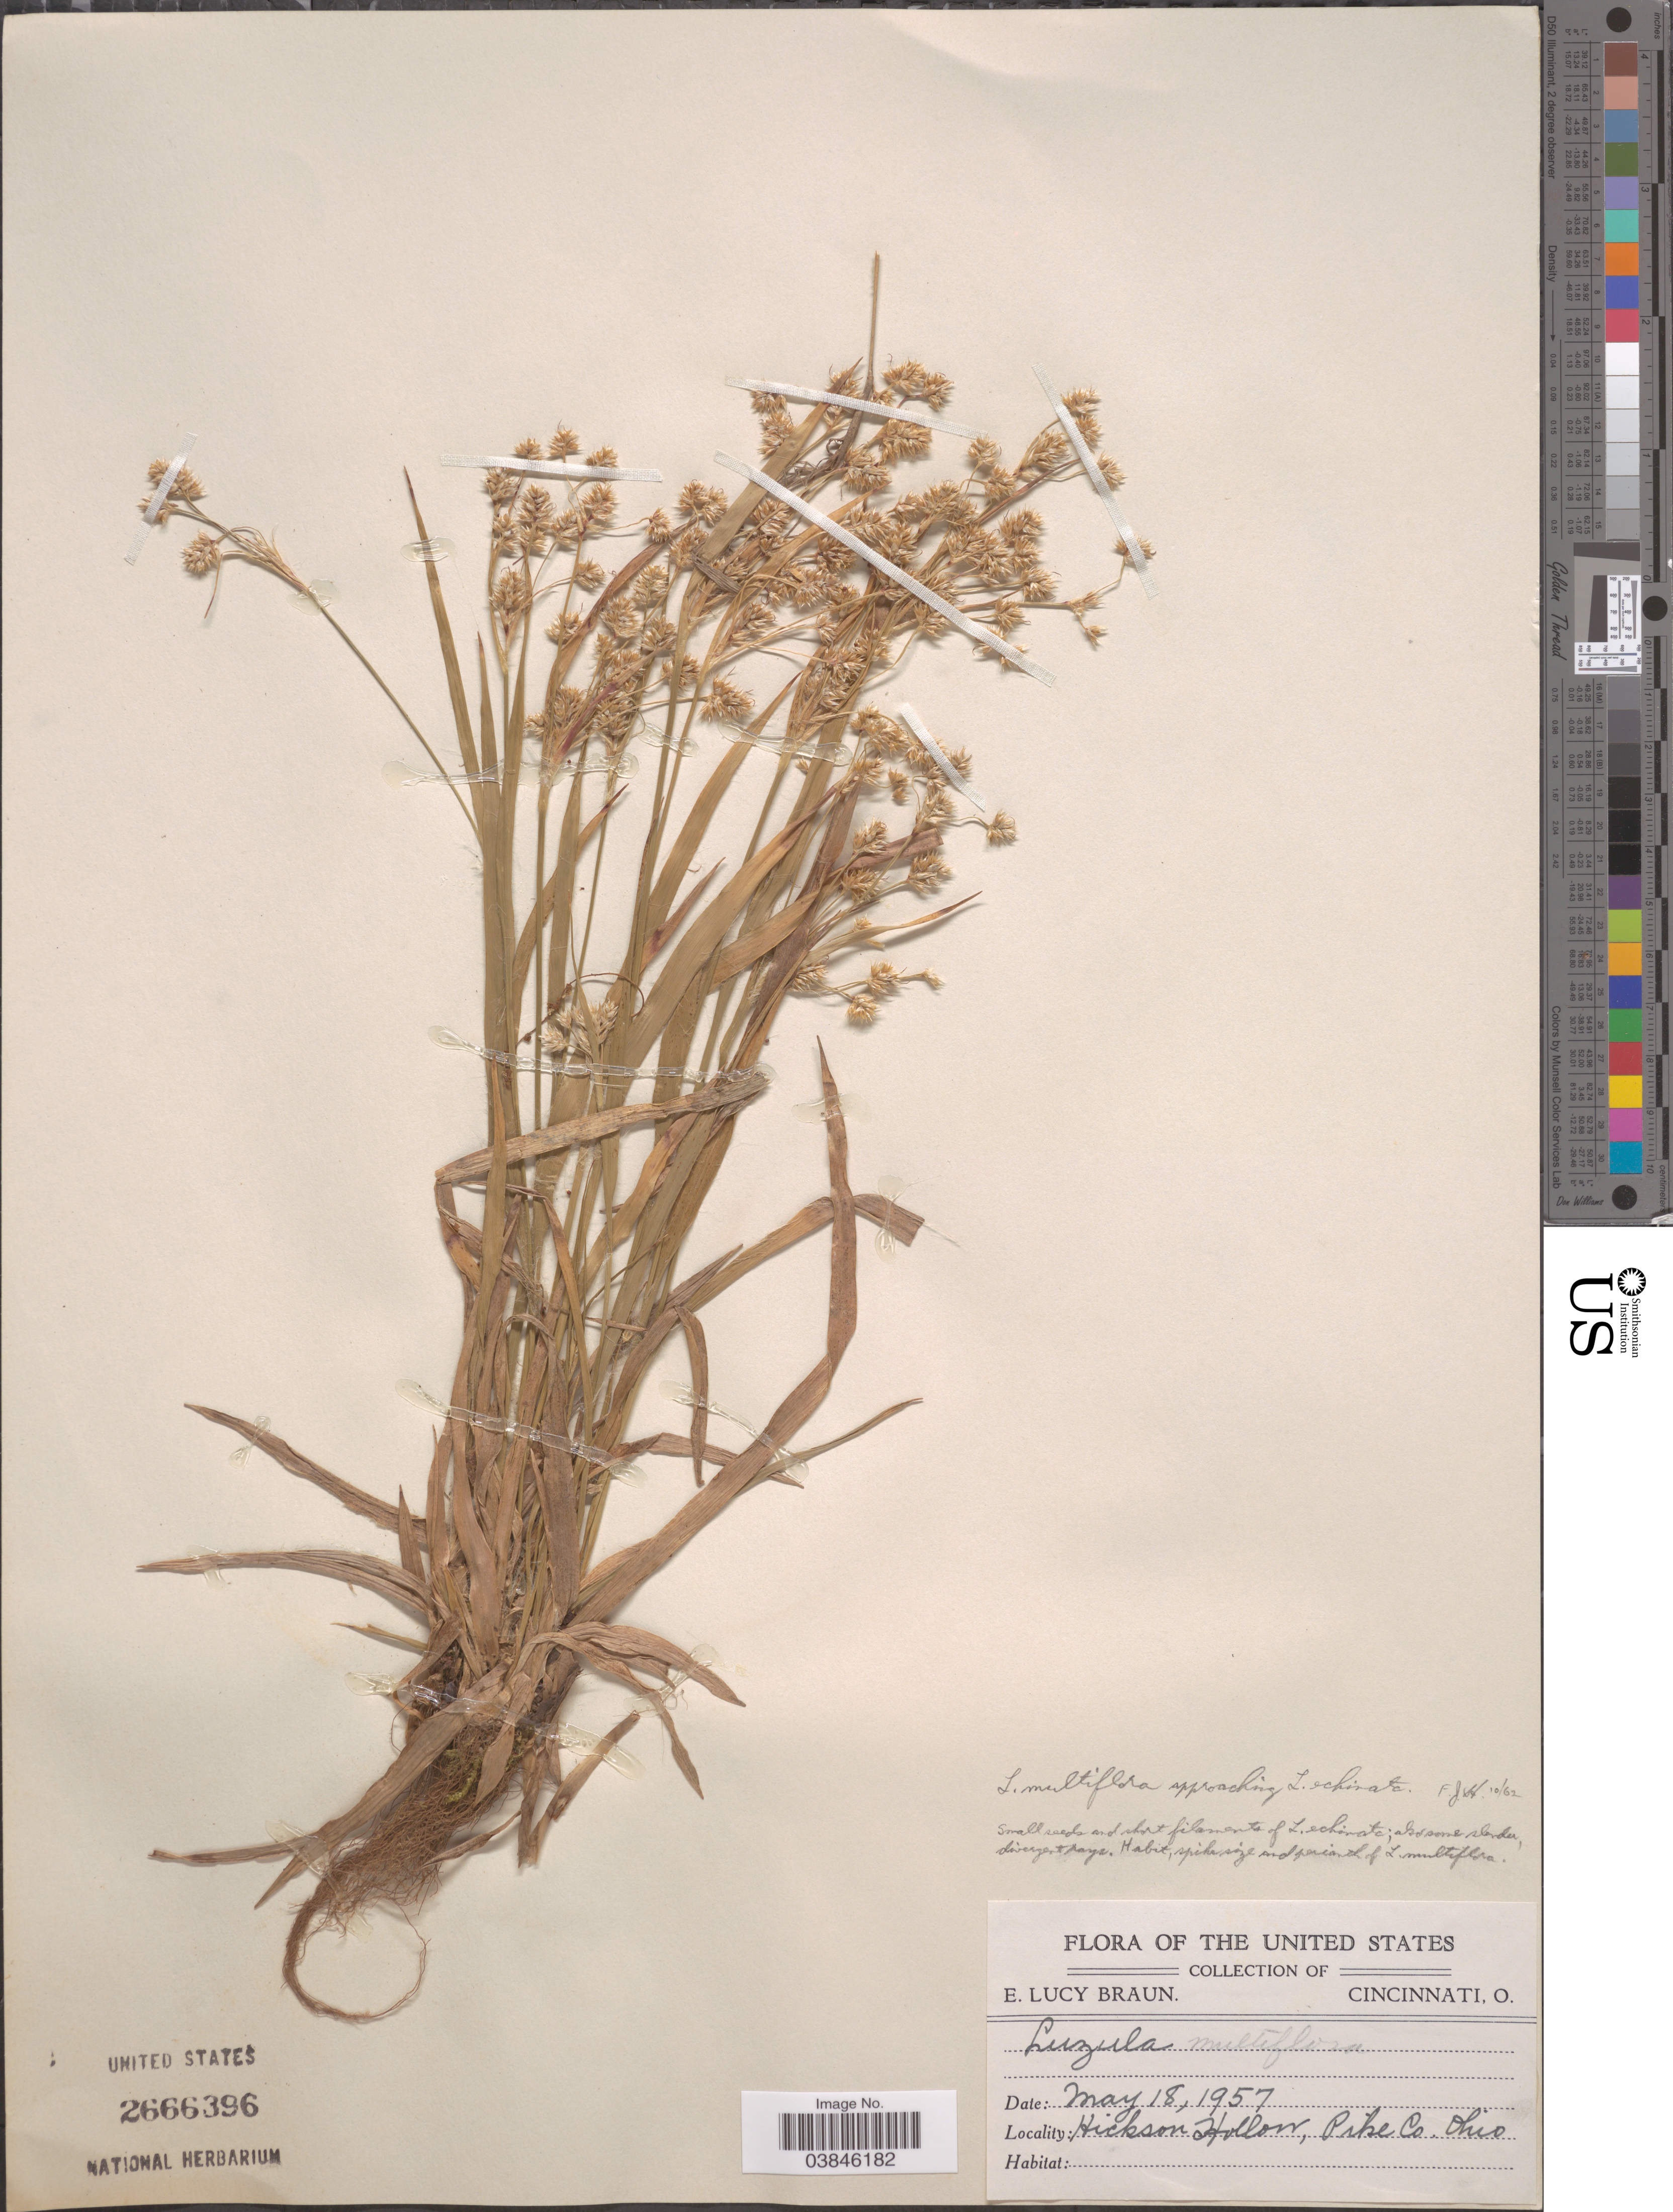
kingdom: Plantae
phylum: Tracheophyta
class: Liliopsida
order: Poales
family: Juncaceae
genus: Luzula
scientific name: Luzula multiflora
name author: (Ehrh.) Lej.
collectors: E. L. Braun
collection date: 1957-05-18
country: United States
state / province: Ohio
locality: Hickson Hollow, Pike Co.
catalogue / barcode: US 2666396